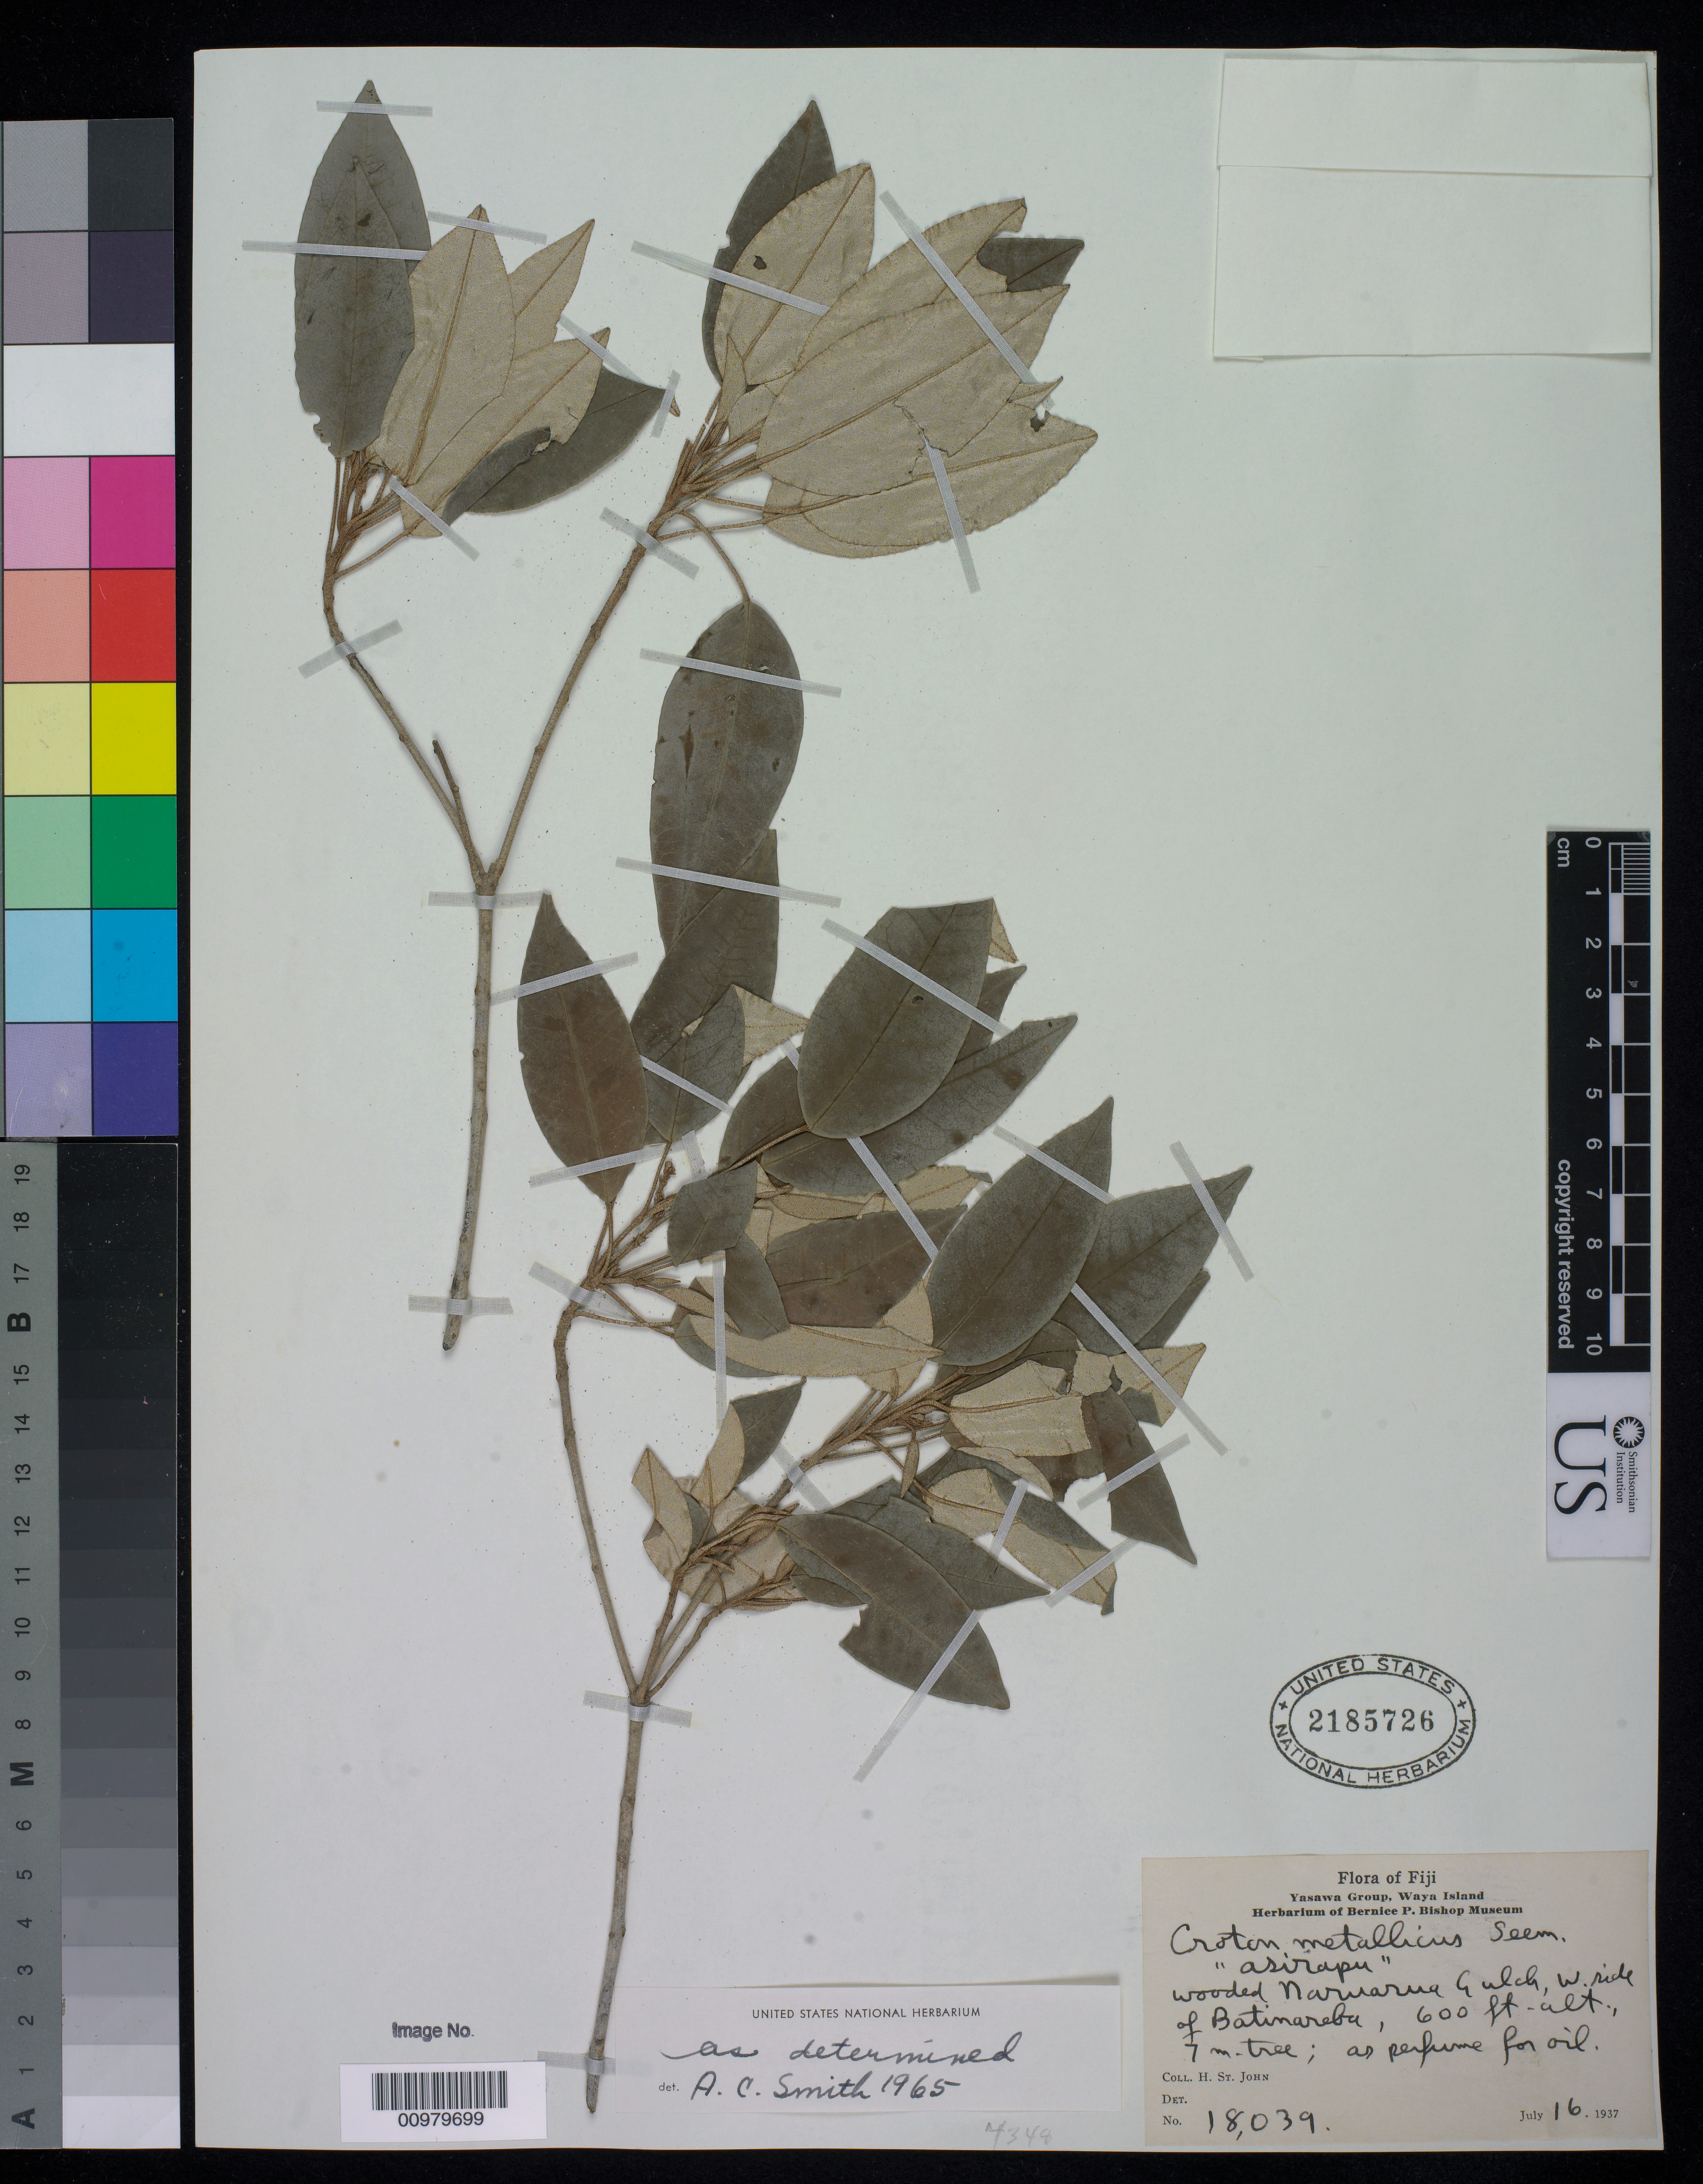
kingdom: Plantae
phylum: Tracheophyta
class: Magnoliopsida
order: Malpighiales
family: Euphorbiaceae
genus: Croton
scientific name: Croton metallicus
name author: Müll. Arg.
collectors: H. St. John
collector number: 18039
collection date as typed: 16 Jul 1937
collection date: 1937-07-16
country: Fiji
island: Waya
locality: Wooded Naruarua Gulch, W. side of Matinarebu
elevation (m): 183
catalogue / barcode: US 2185726